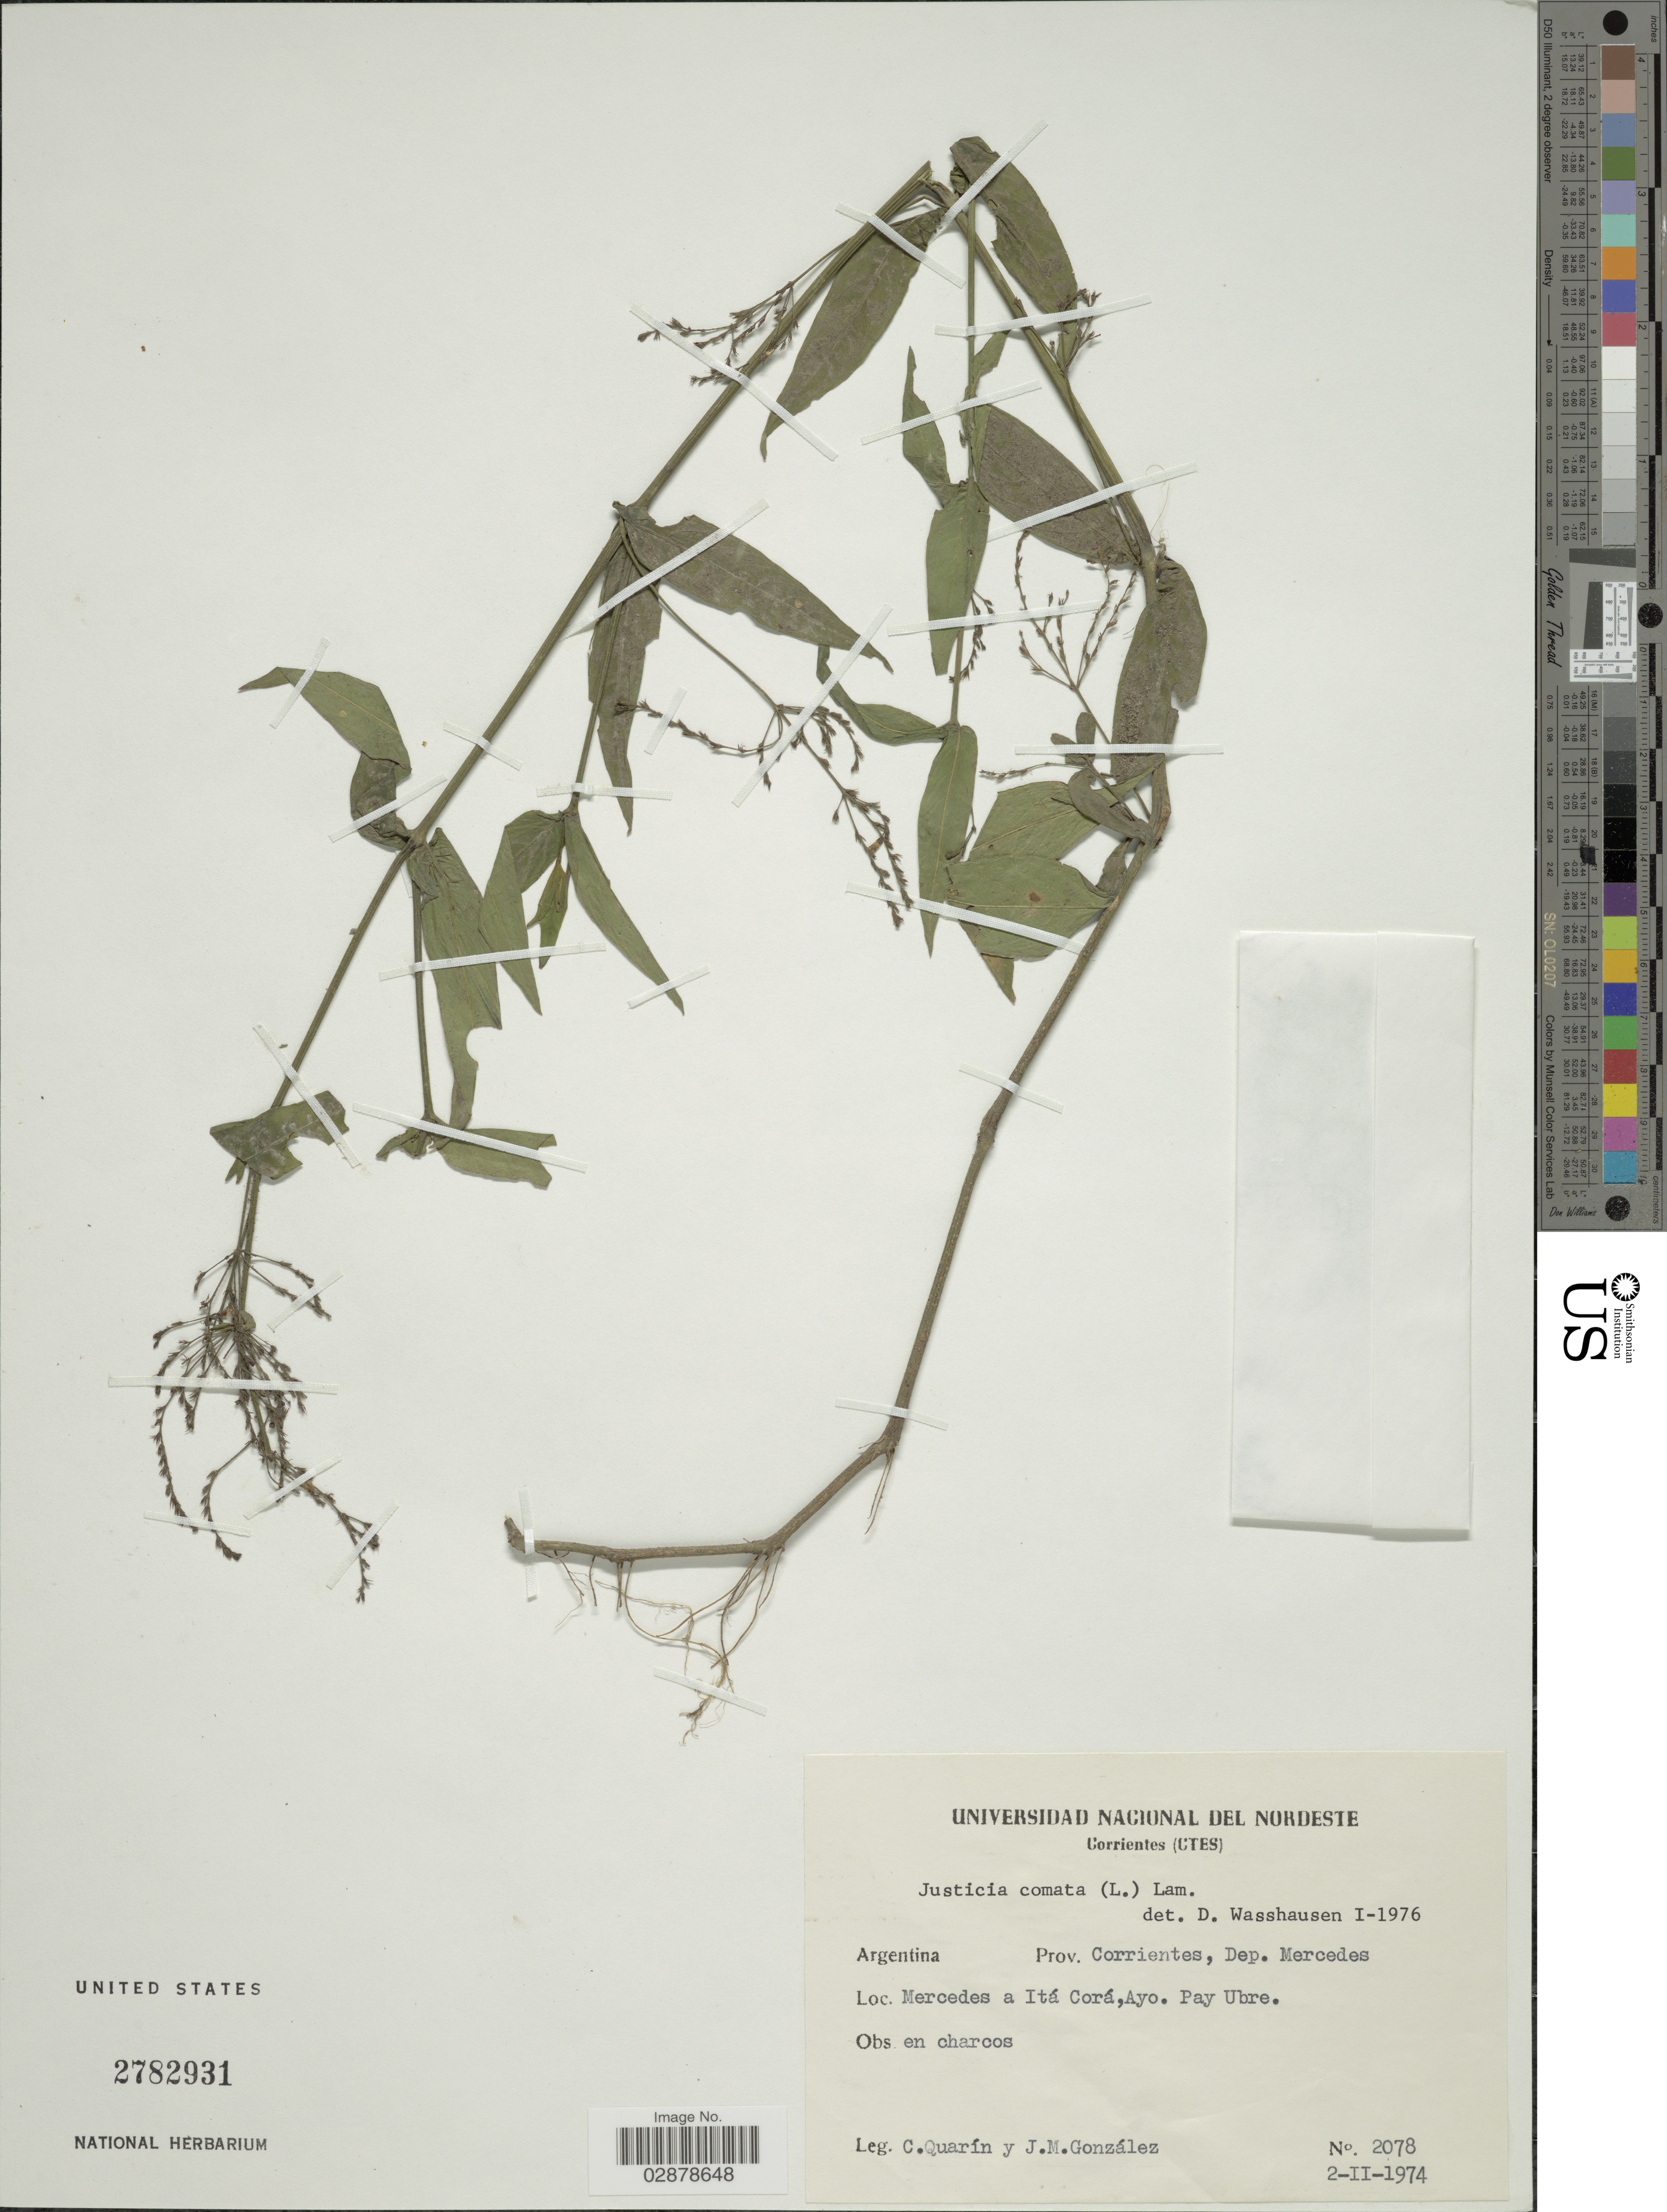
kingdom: Plantae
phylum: Tracheophyta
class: Magnoliopsida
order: Lamiales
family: Acanthaceae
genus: Justicia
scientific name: Justicia comata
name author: (L.) Lam.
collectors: C. Quarín & J. M. Gonzalez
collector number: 2078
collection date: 1974-02-02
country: Argentina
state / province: Corrientes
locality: Prov. Corrientes, Dep. Mercedes, Mercedes a Itá, Corá, Ayo. Pay Ubre.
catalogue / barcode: US 2782931